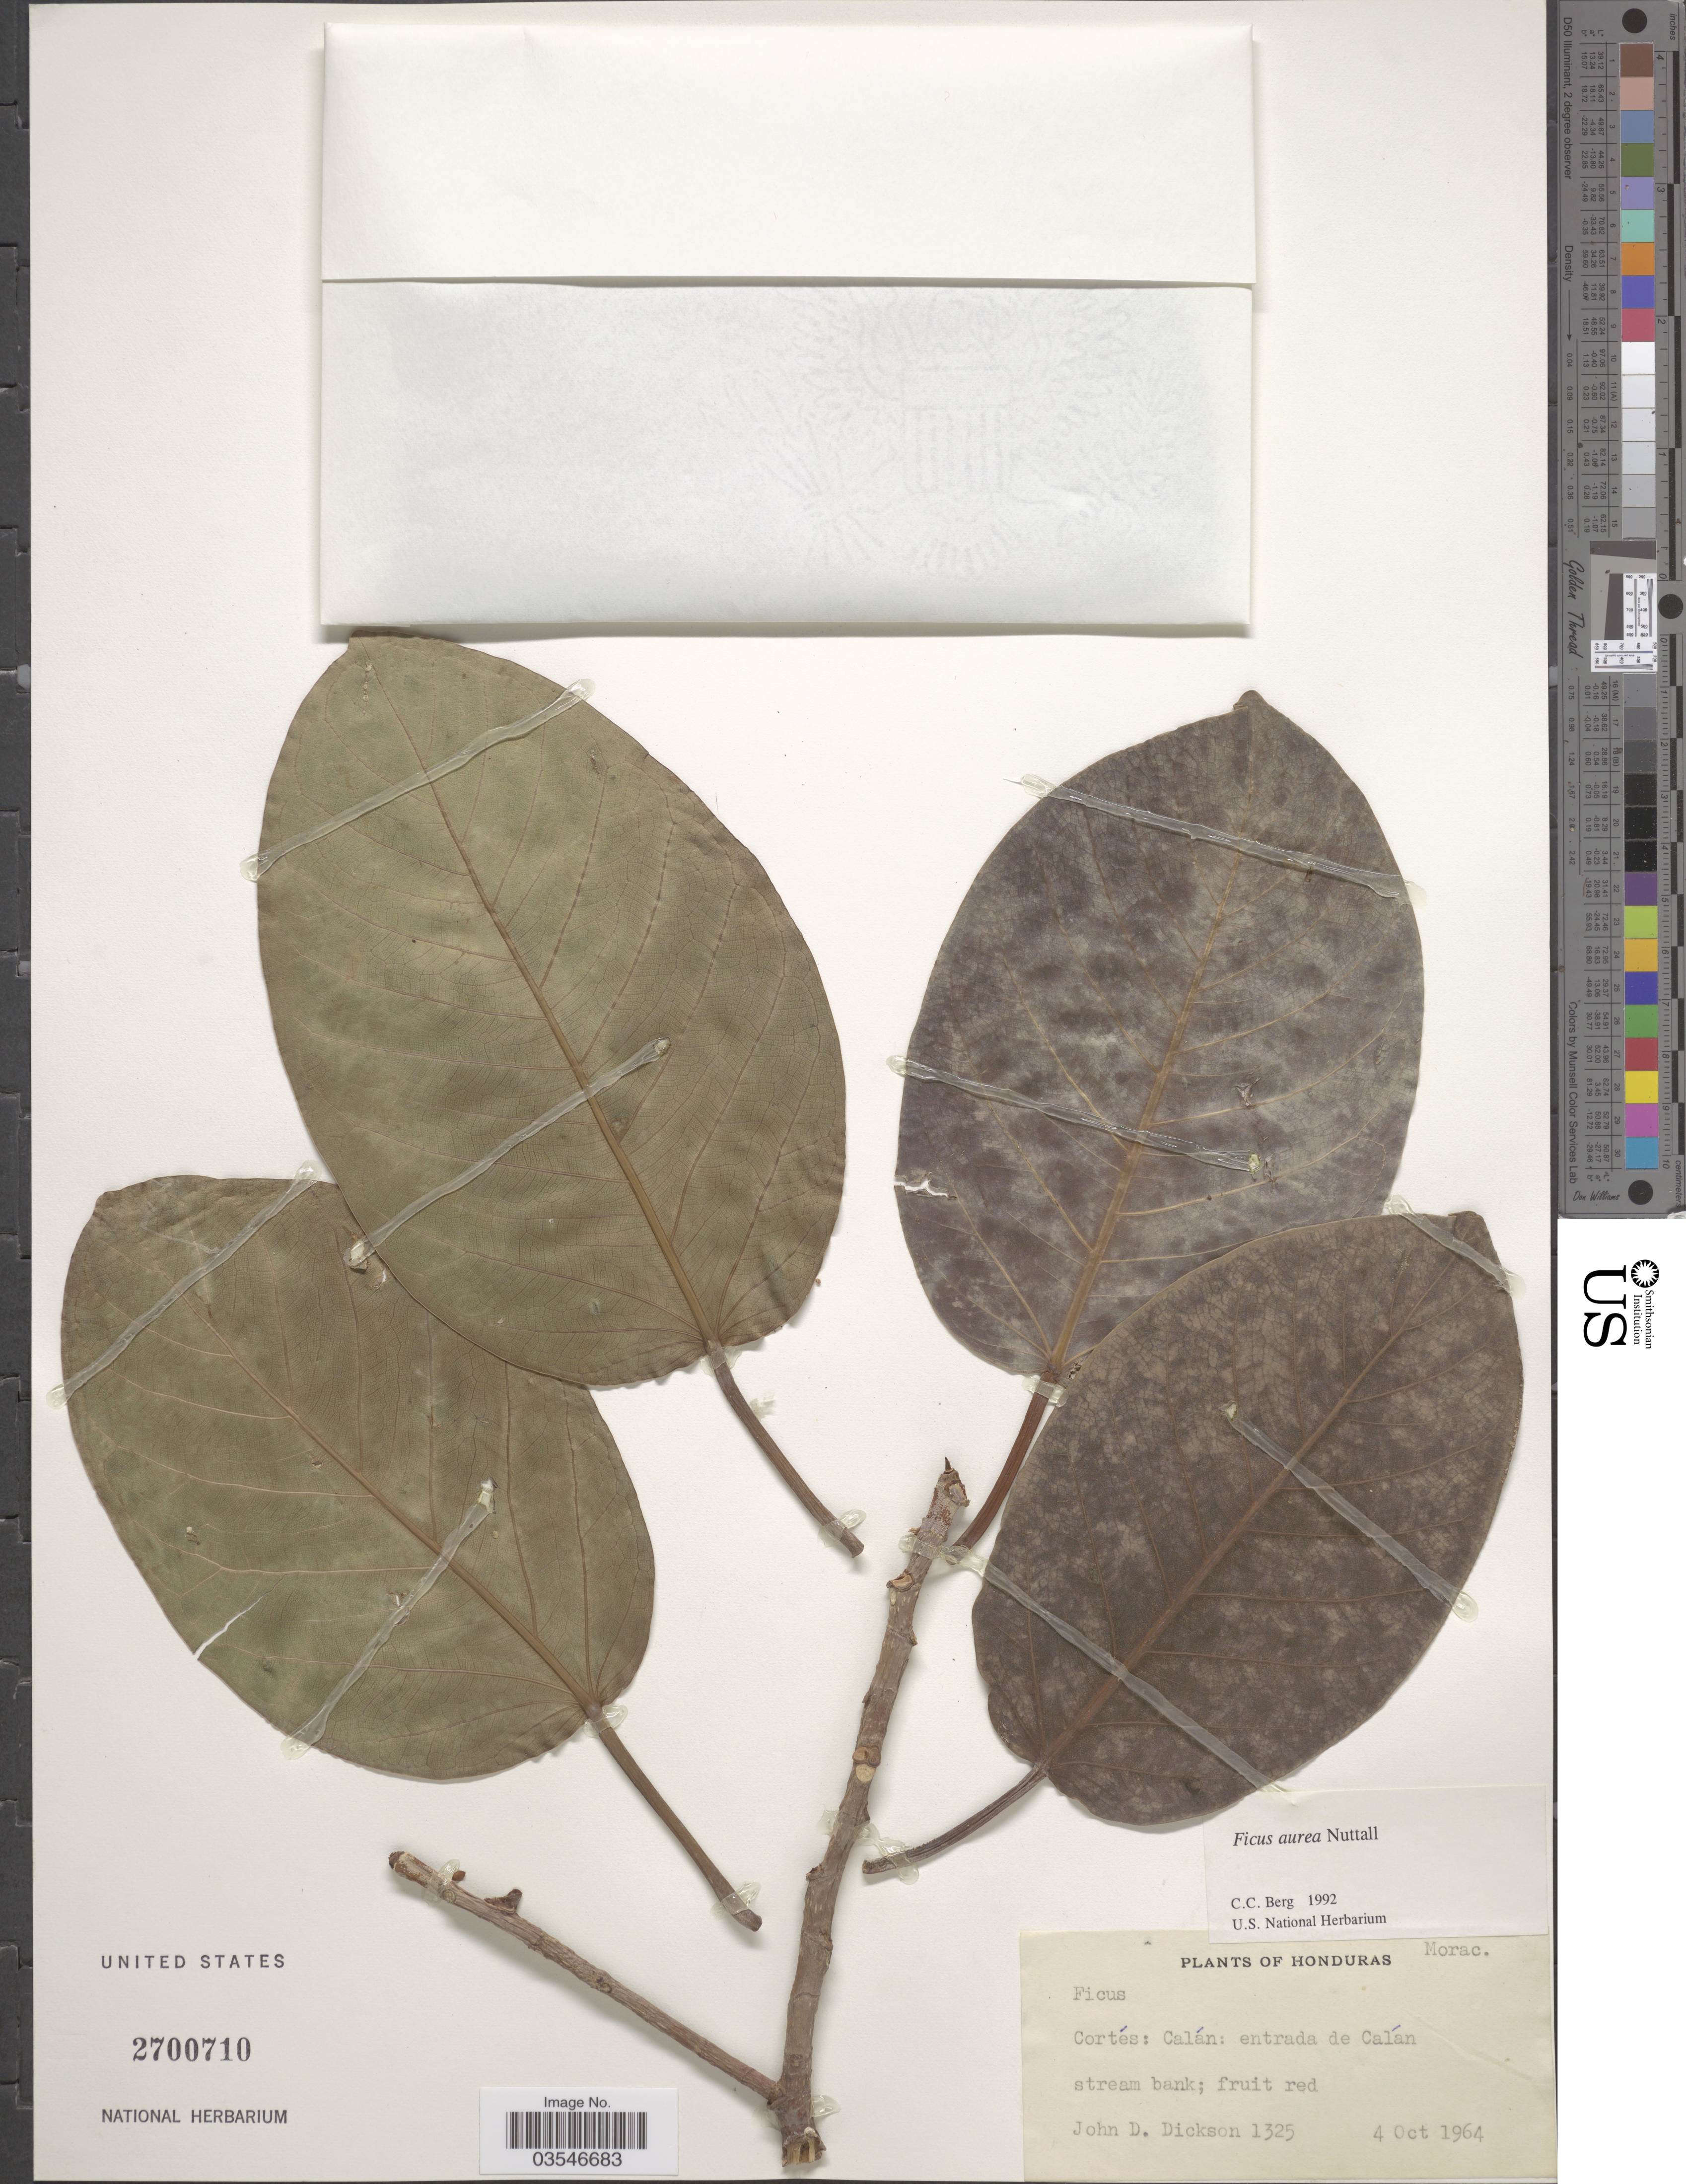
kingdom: Plantae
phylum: Tracheophyta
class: Magnoliopsida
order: Rosales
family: Moraceae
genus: Ficus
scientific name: Ficus aurea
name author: Nutt.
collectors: J. Dickson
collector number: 1325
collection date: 1964-10-04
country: Honduras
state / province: Cortes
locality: Calán: entrada de Calán.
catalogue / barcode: US 2700710